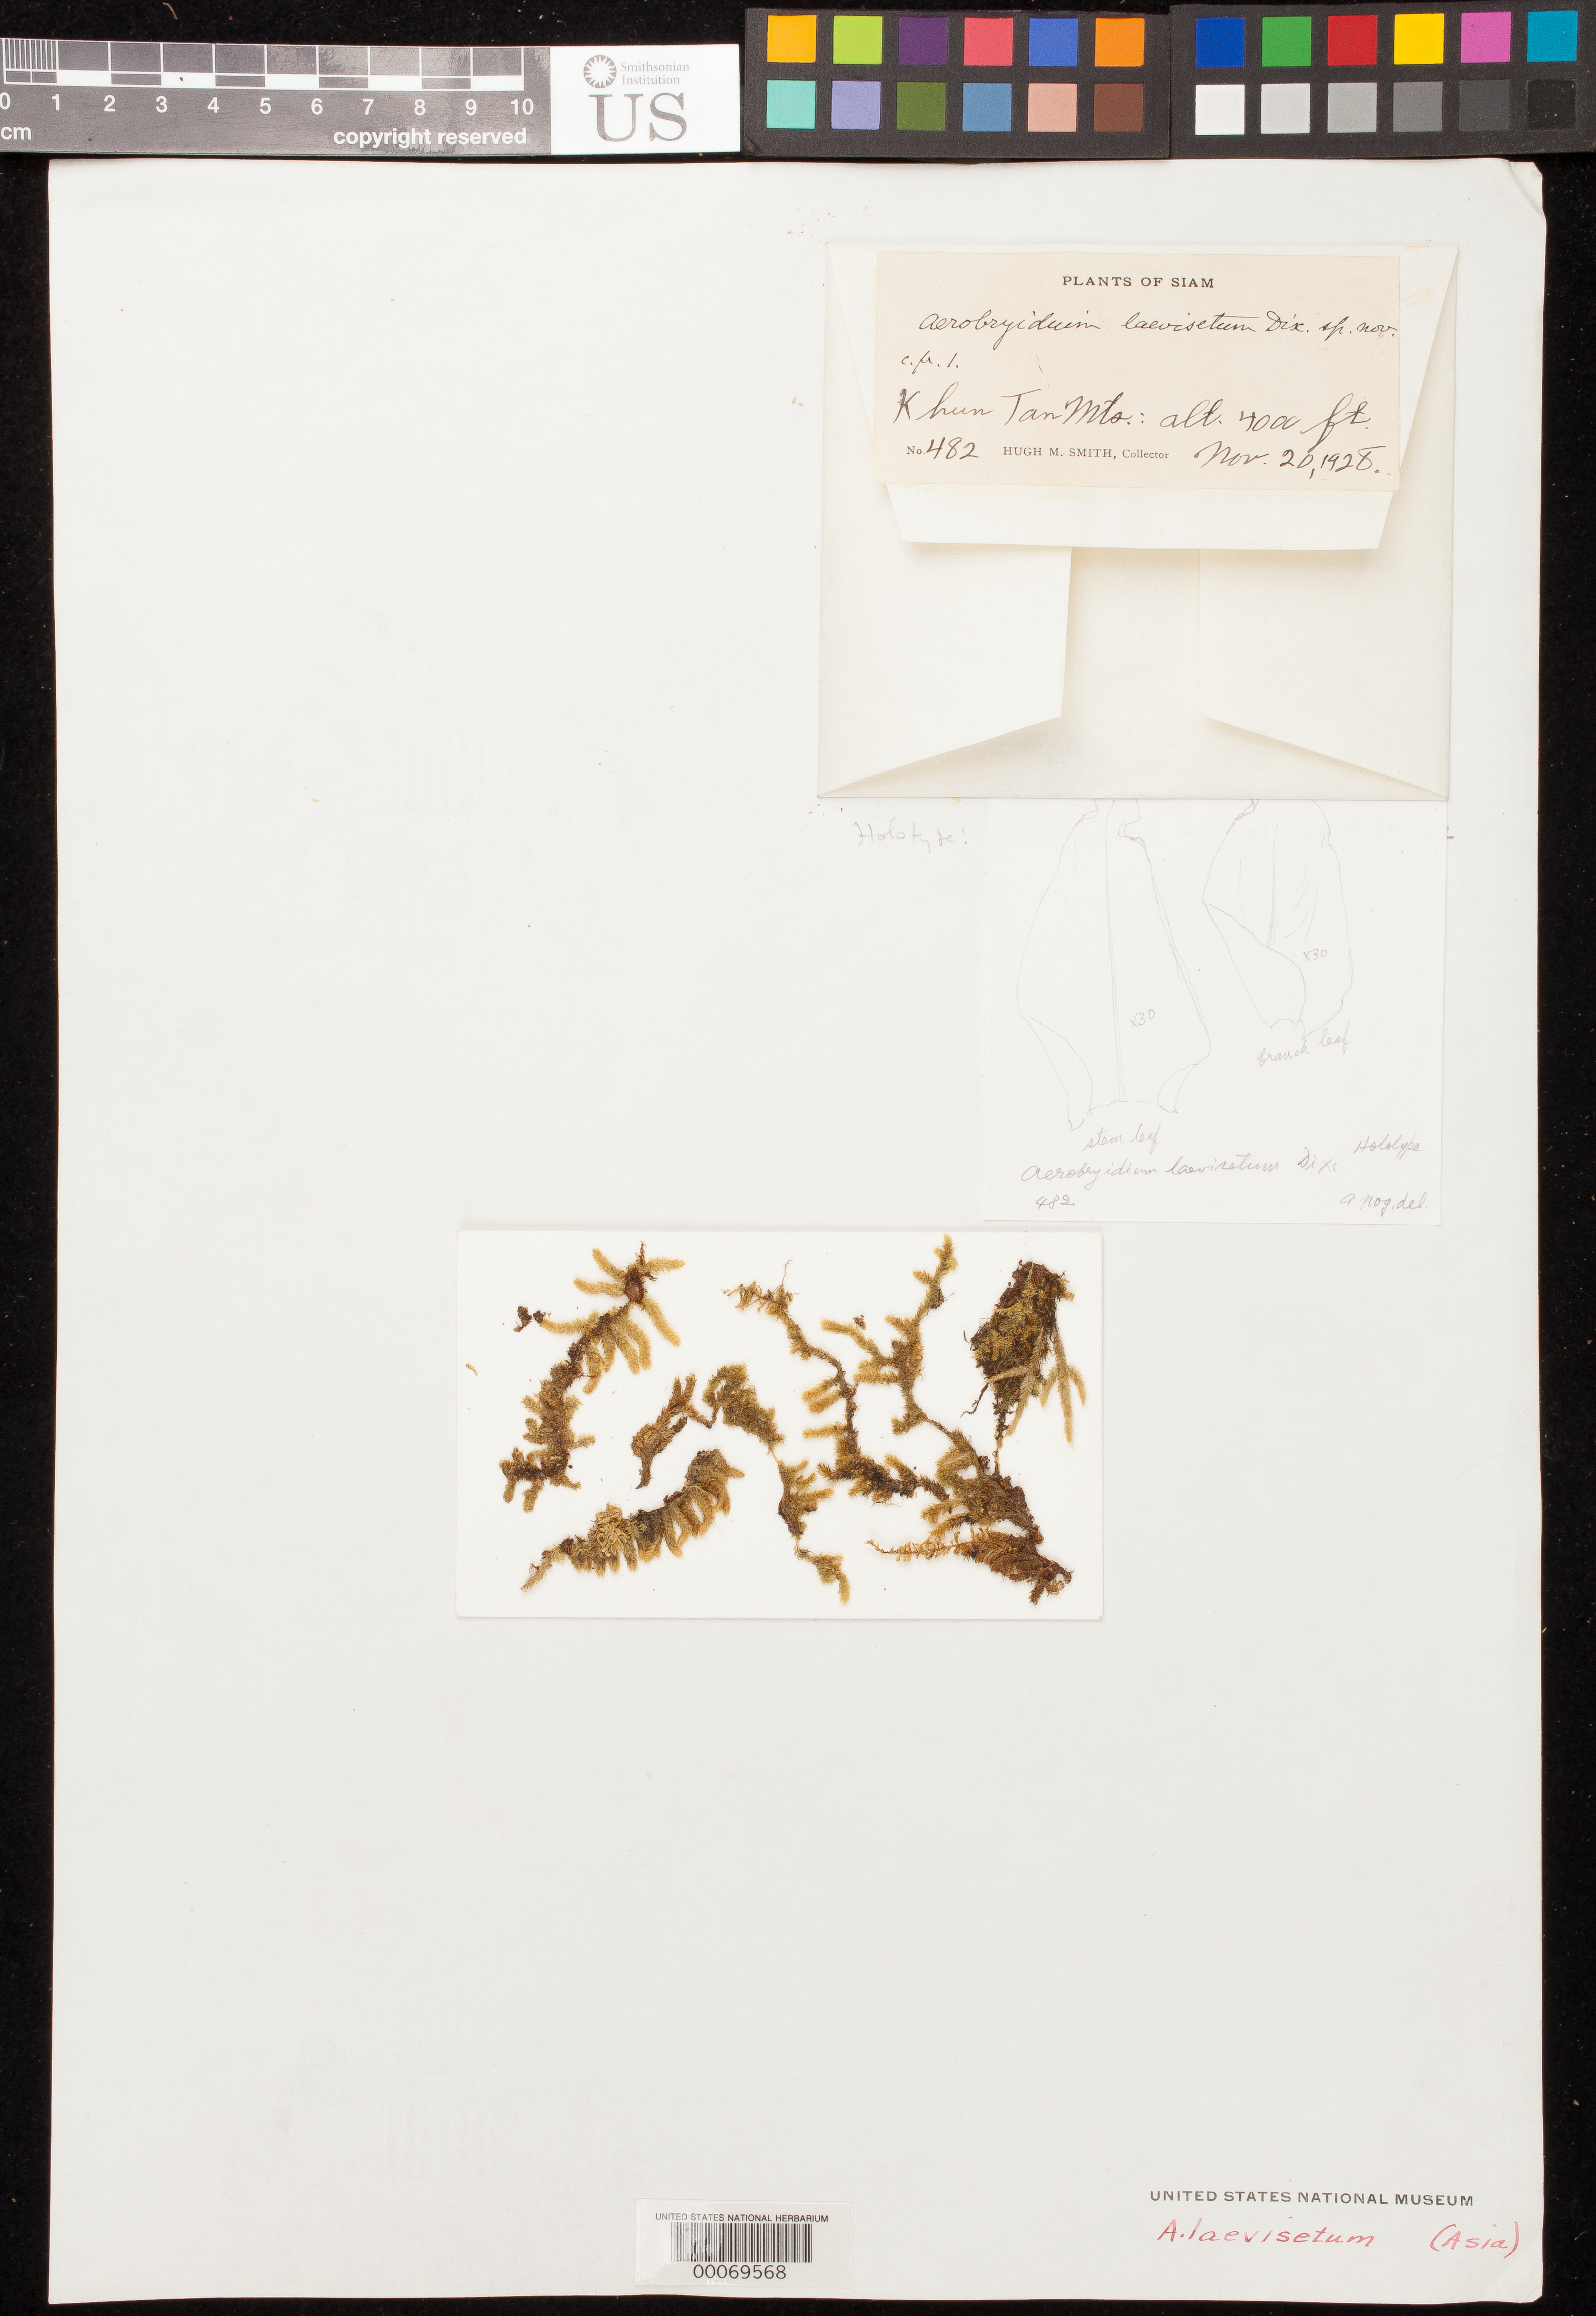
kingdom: Plantae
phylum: Bryophyta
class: Bryopsida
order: Hypnales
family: Meteoriaceae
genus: Aerobryidium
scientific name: Aerobryidium laevisetum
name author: Dixon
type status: Holotype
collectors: H. M. Smith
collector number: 482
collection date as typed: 20 Nov 1928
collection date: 1928-11-20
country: Thailand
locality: Khun Tan Mts.; alt. 4000 ft.